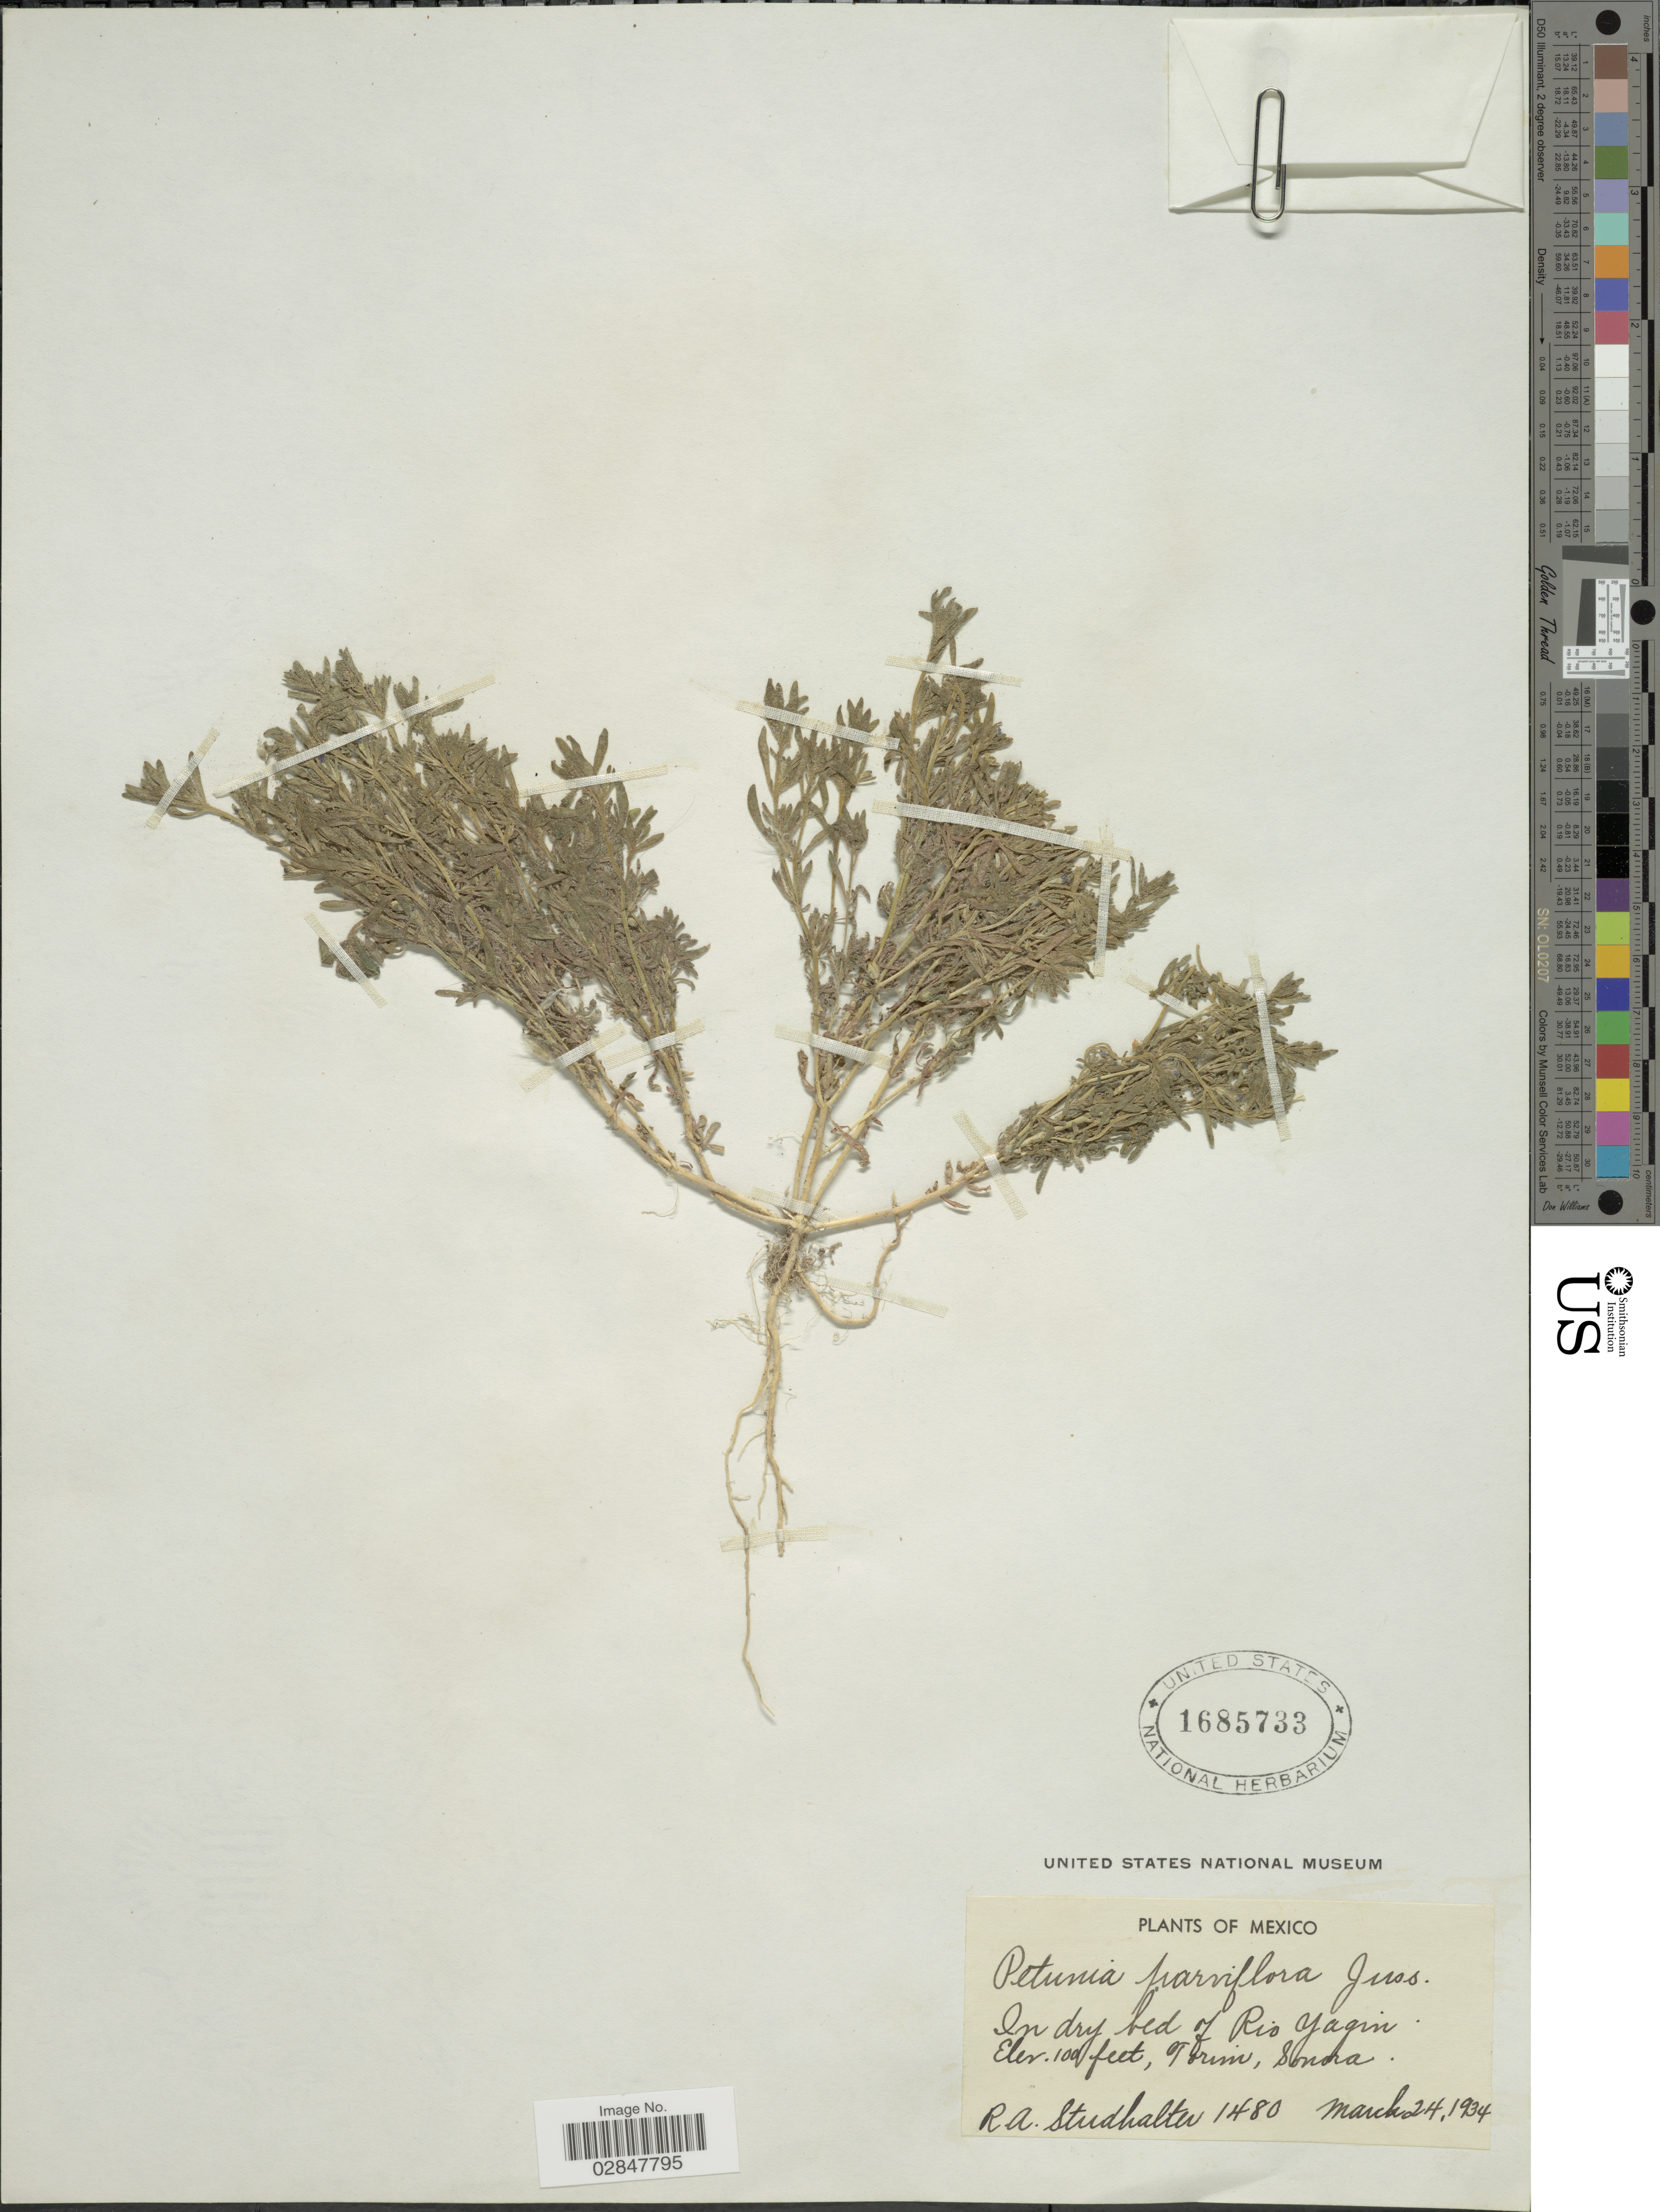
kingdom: Plantae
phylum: Tracheophyta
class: Magnoliopsida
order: Solanales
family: Solanaceae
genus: Petunia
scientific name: Petunia parviflora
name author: Juss.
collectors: R. Studhalter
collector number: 1480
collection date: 1934-03-24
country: Mexico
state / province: Sonora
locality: In dry bed of Rio Yaqui, Torim.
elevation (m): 30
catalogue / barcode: US 1685733